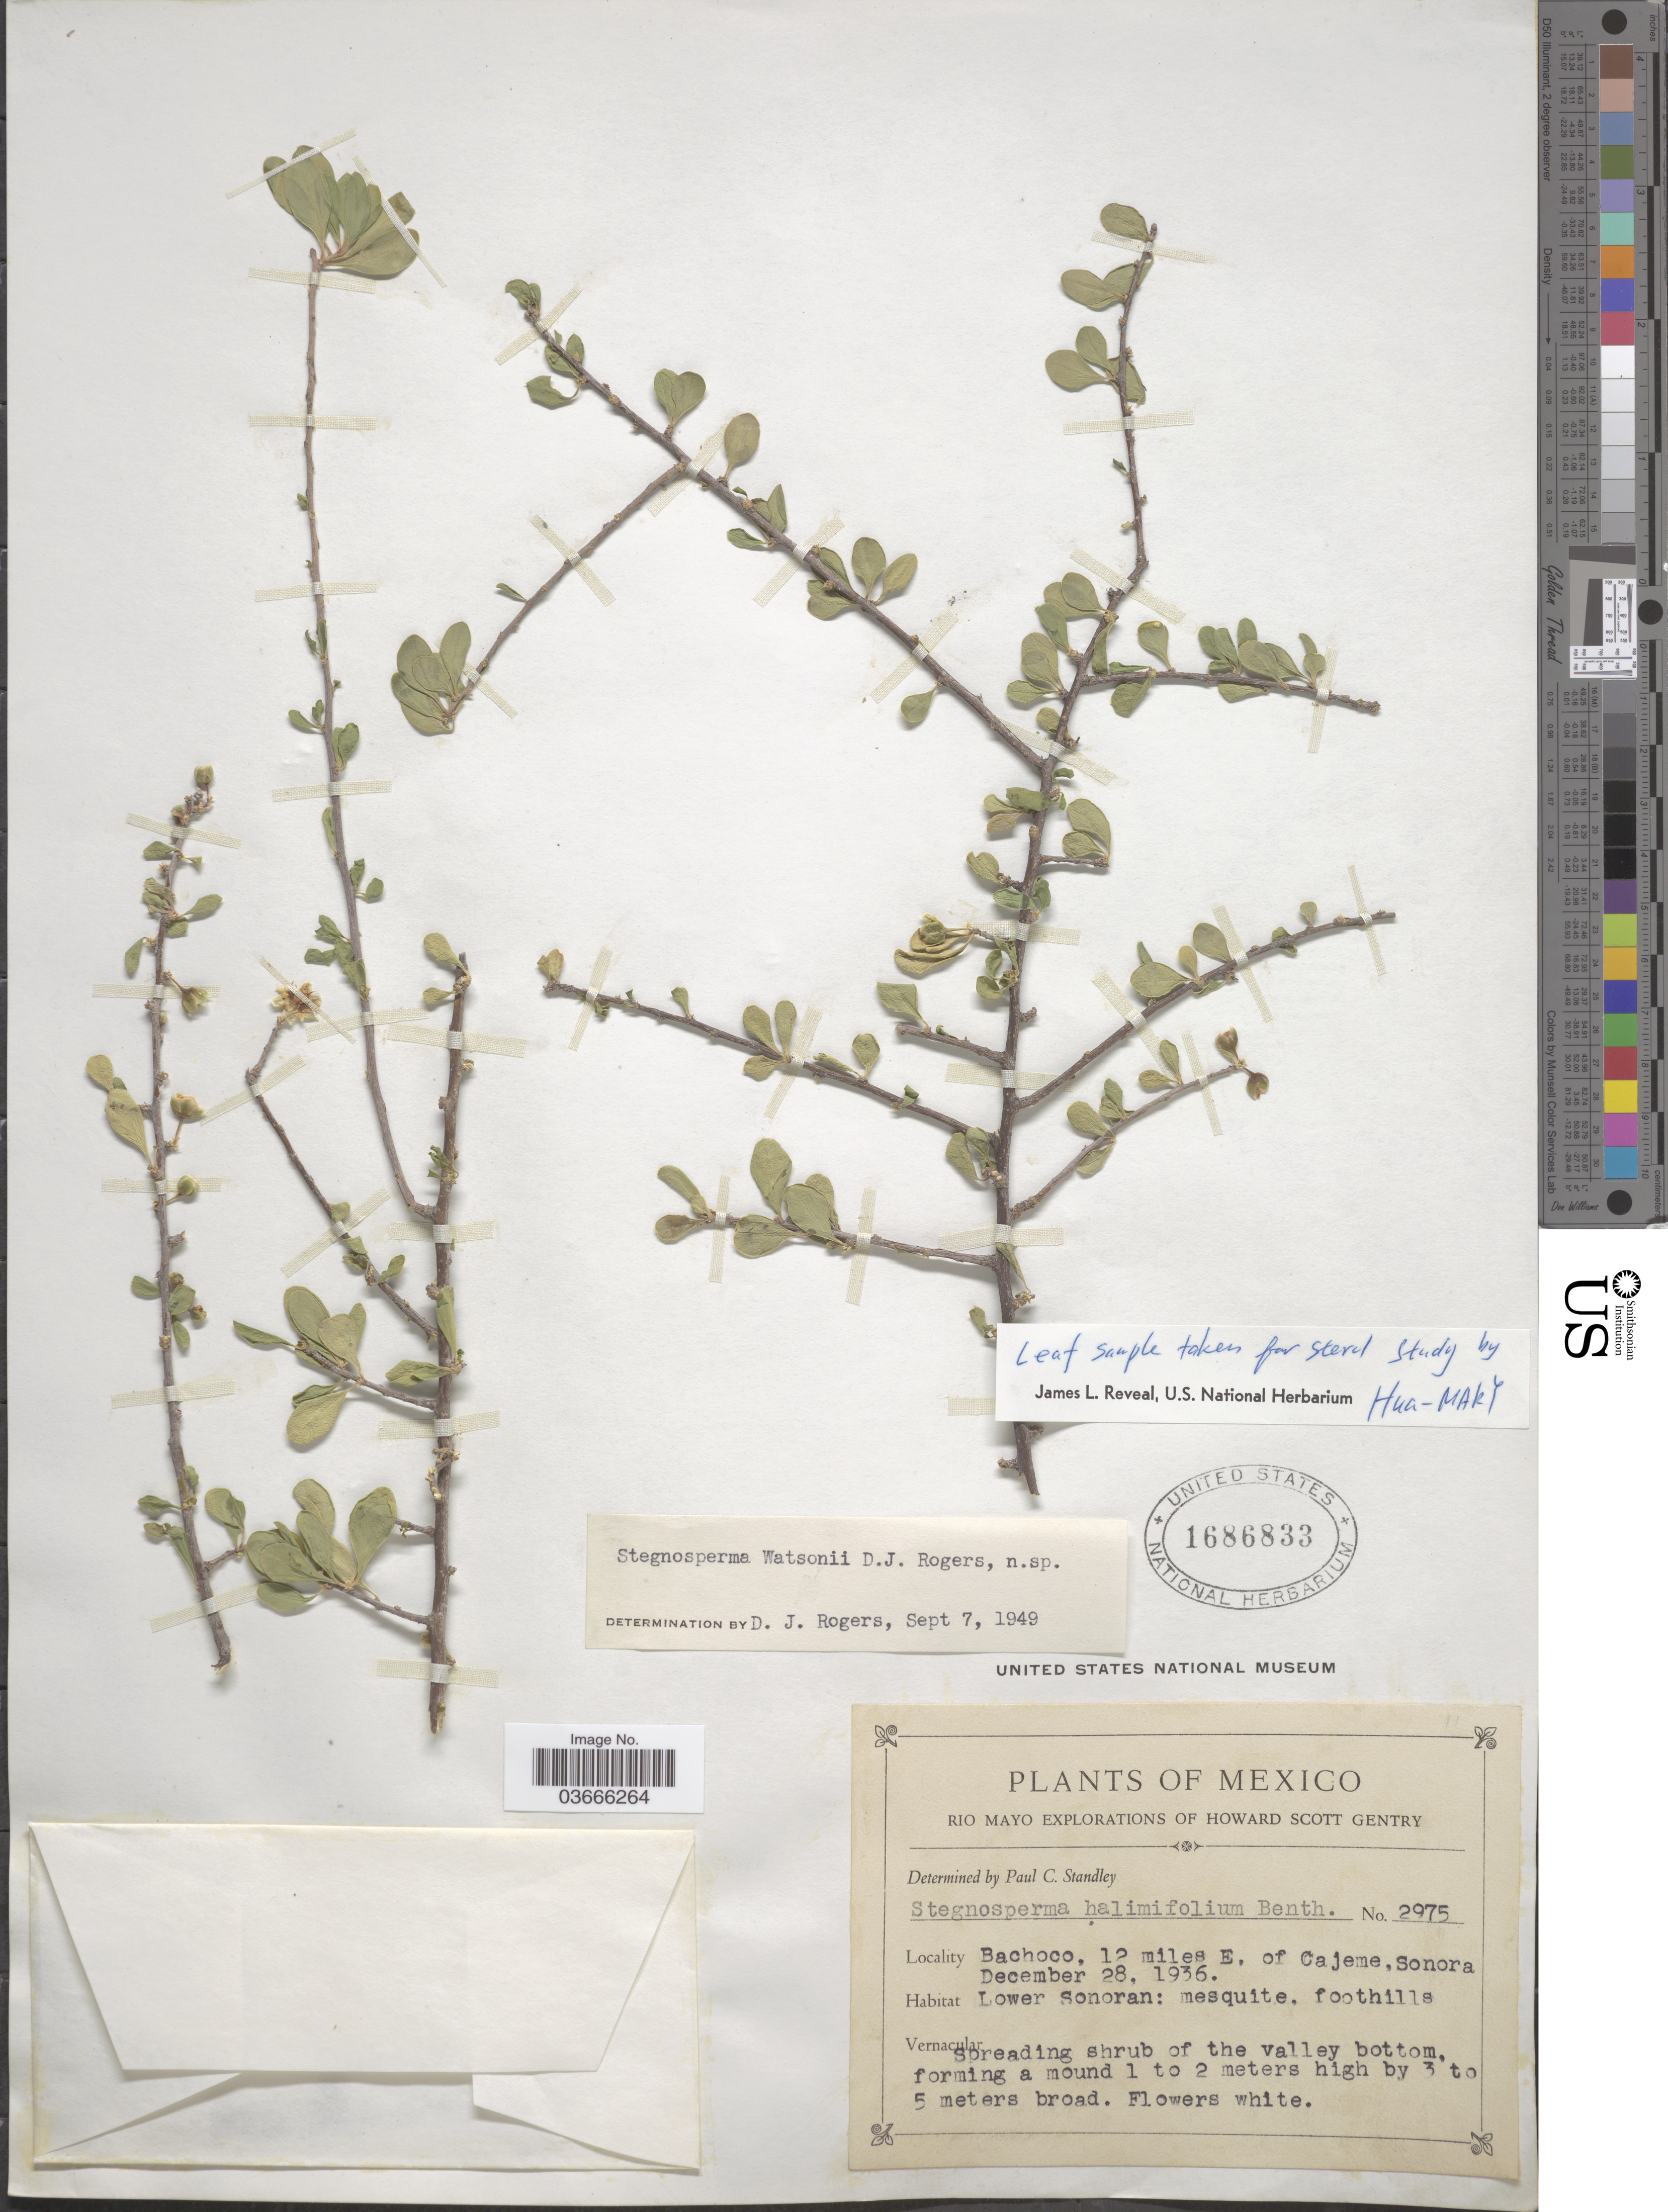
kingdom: Plantae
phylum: Tracheophyta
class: Magnoliopsida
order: Caryophyllales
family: Stegnospermataceae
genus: Stegnosperma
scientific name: Stegnosperma watsonii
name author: D.J. Rogers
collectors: H. S. Gentry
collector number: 2975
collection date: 1936-12-28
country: Mexico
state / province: Sonora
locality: Rio Mayo. Bachoco, 12 miles E. of Cajeme. Lower Sonoran.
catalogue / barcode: US 1686833